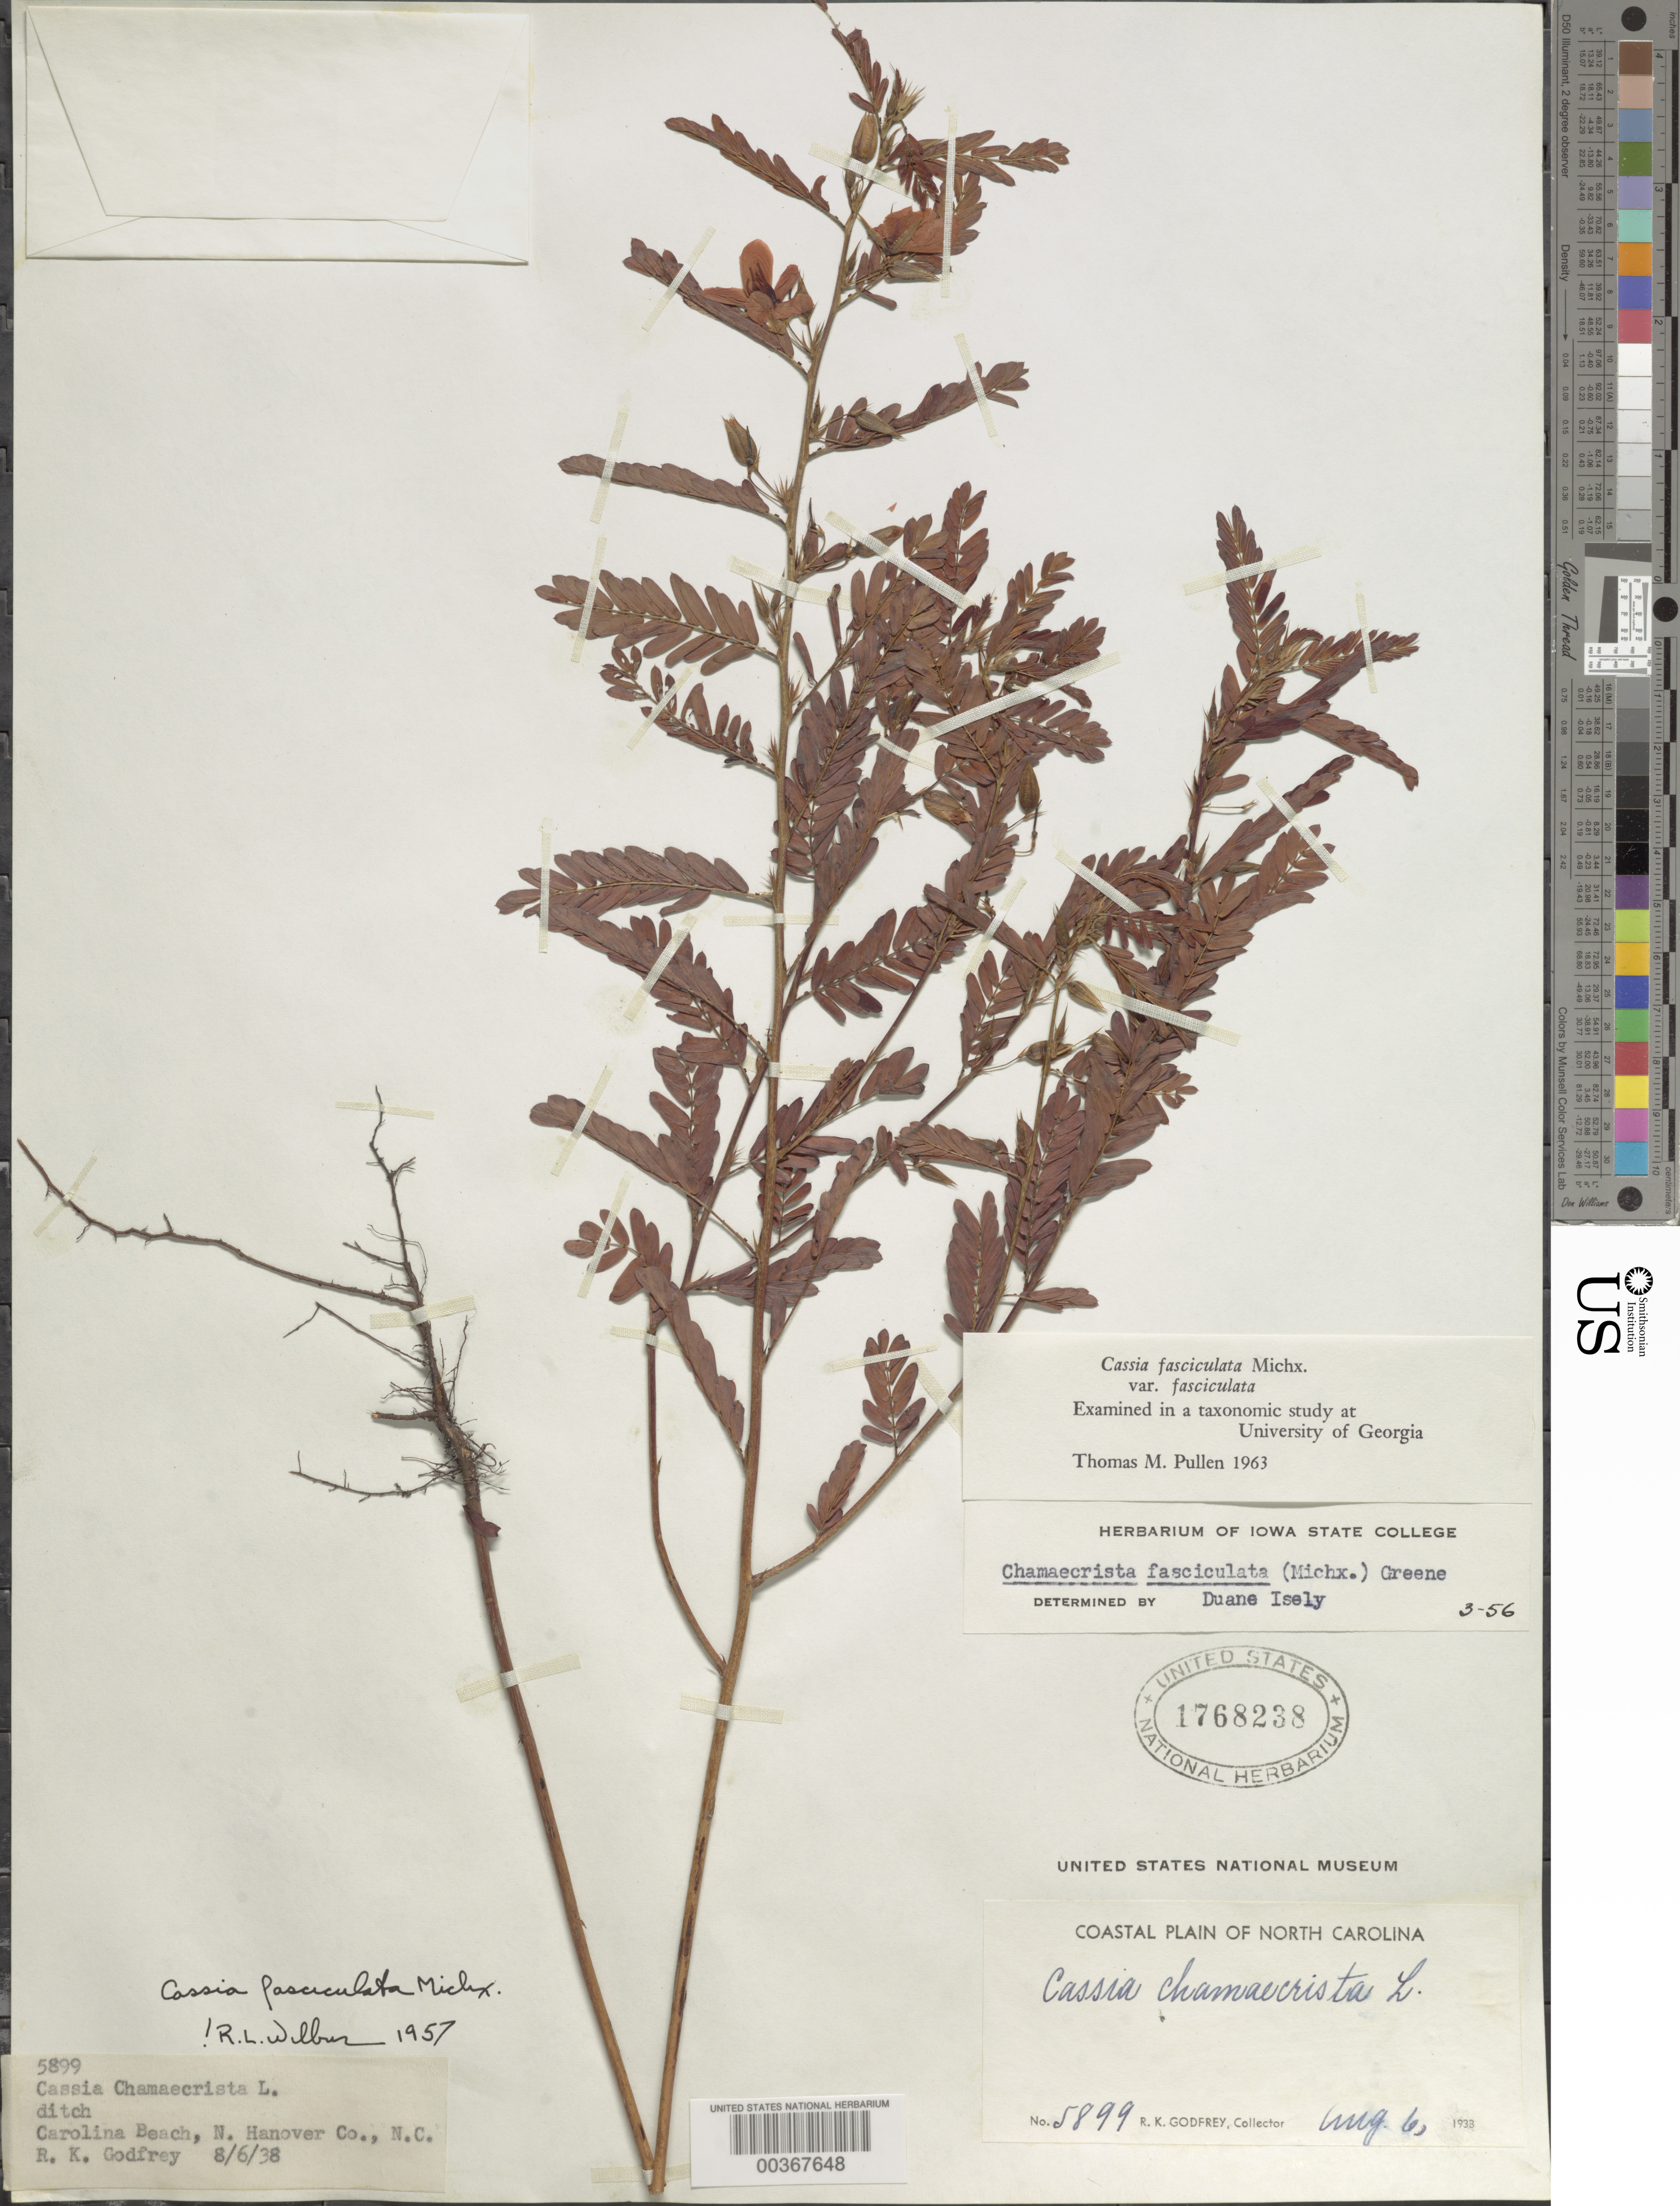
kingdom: Plantae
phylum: Tracheophyta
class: Magnoliopsida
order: Fabales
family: Fabaceae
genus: Chamaecrista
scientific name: Chamaecrista fasciculata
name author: (Michx.) Greene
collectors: R. K. Godfrey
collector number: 5899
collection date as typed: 06 Aug 1933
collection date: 1933-08-06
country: United States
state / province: North Carolina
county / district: New Hanover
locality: Carolina beach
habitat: Ditch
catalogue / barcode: US 1768238